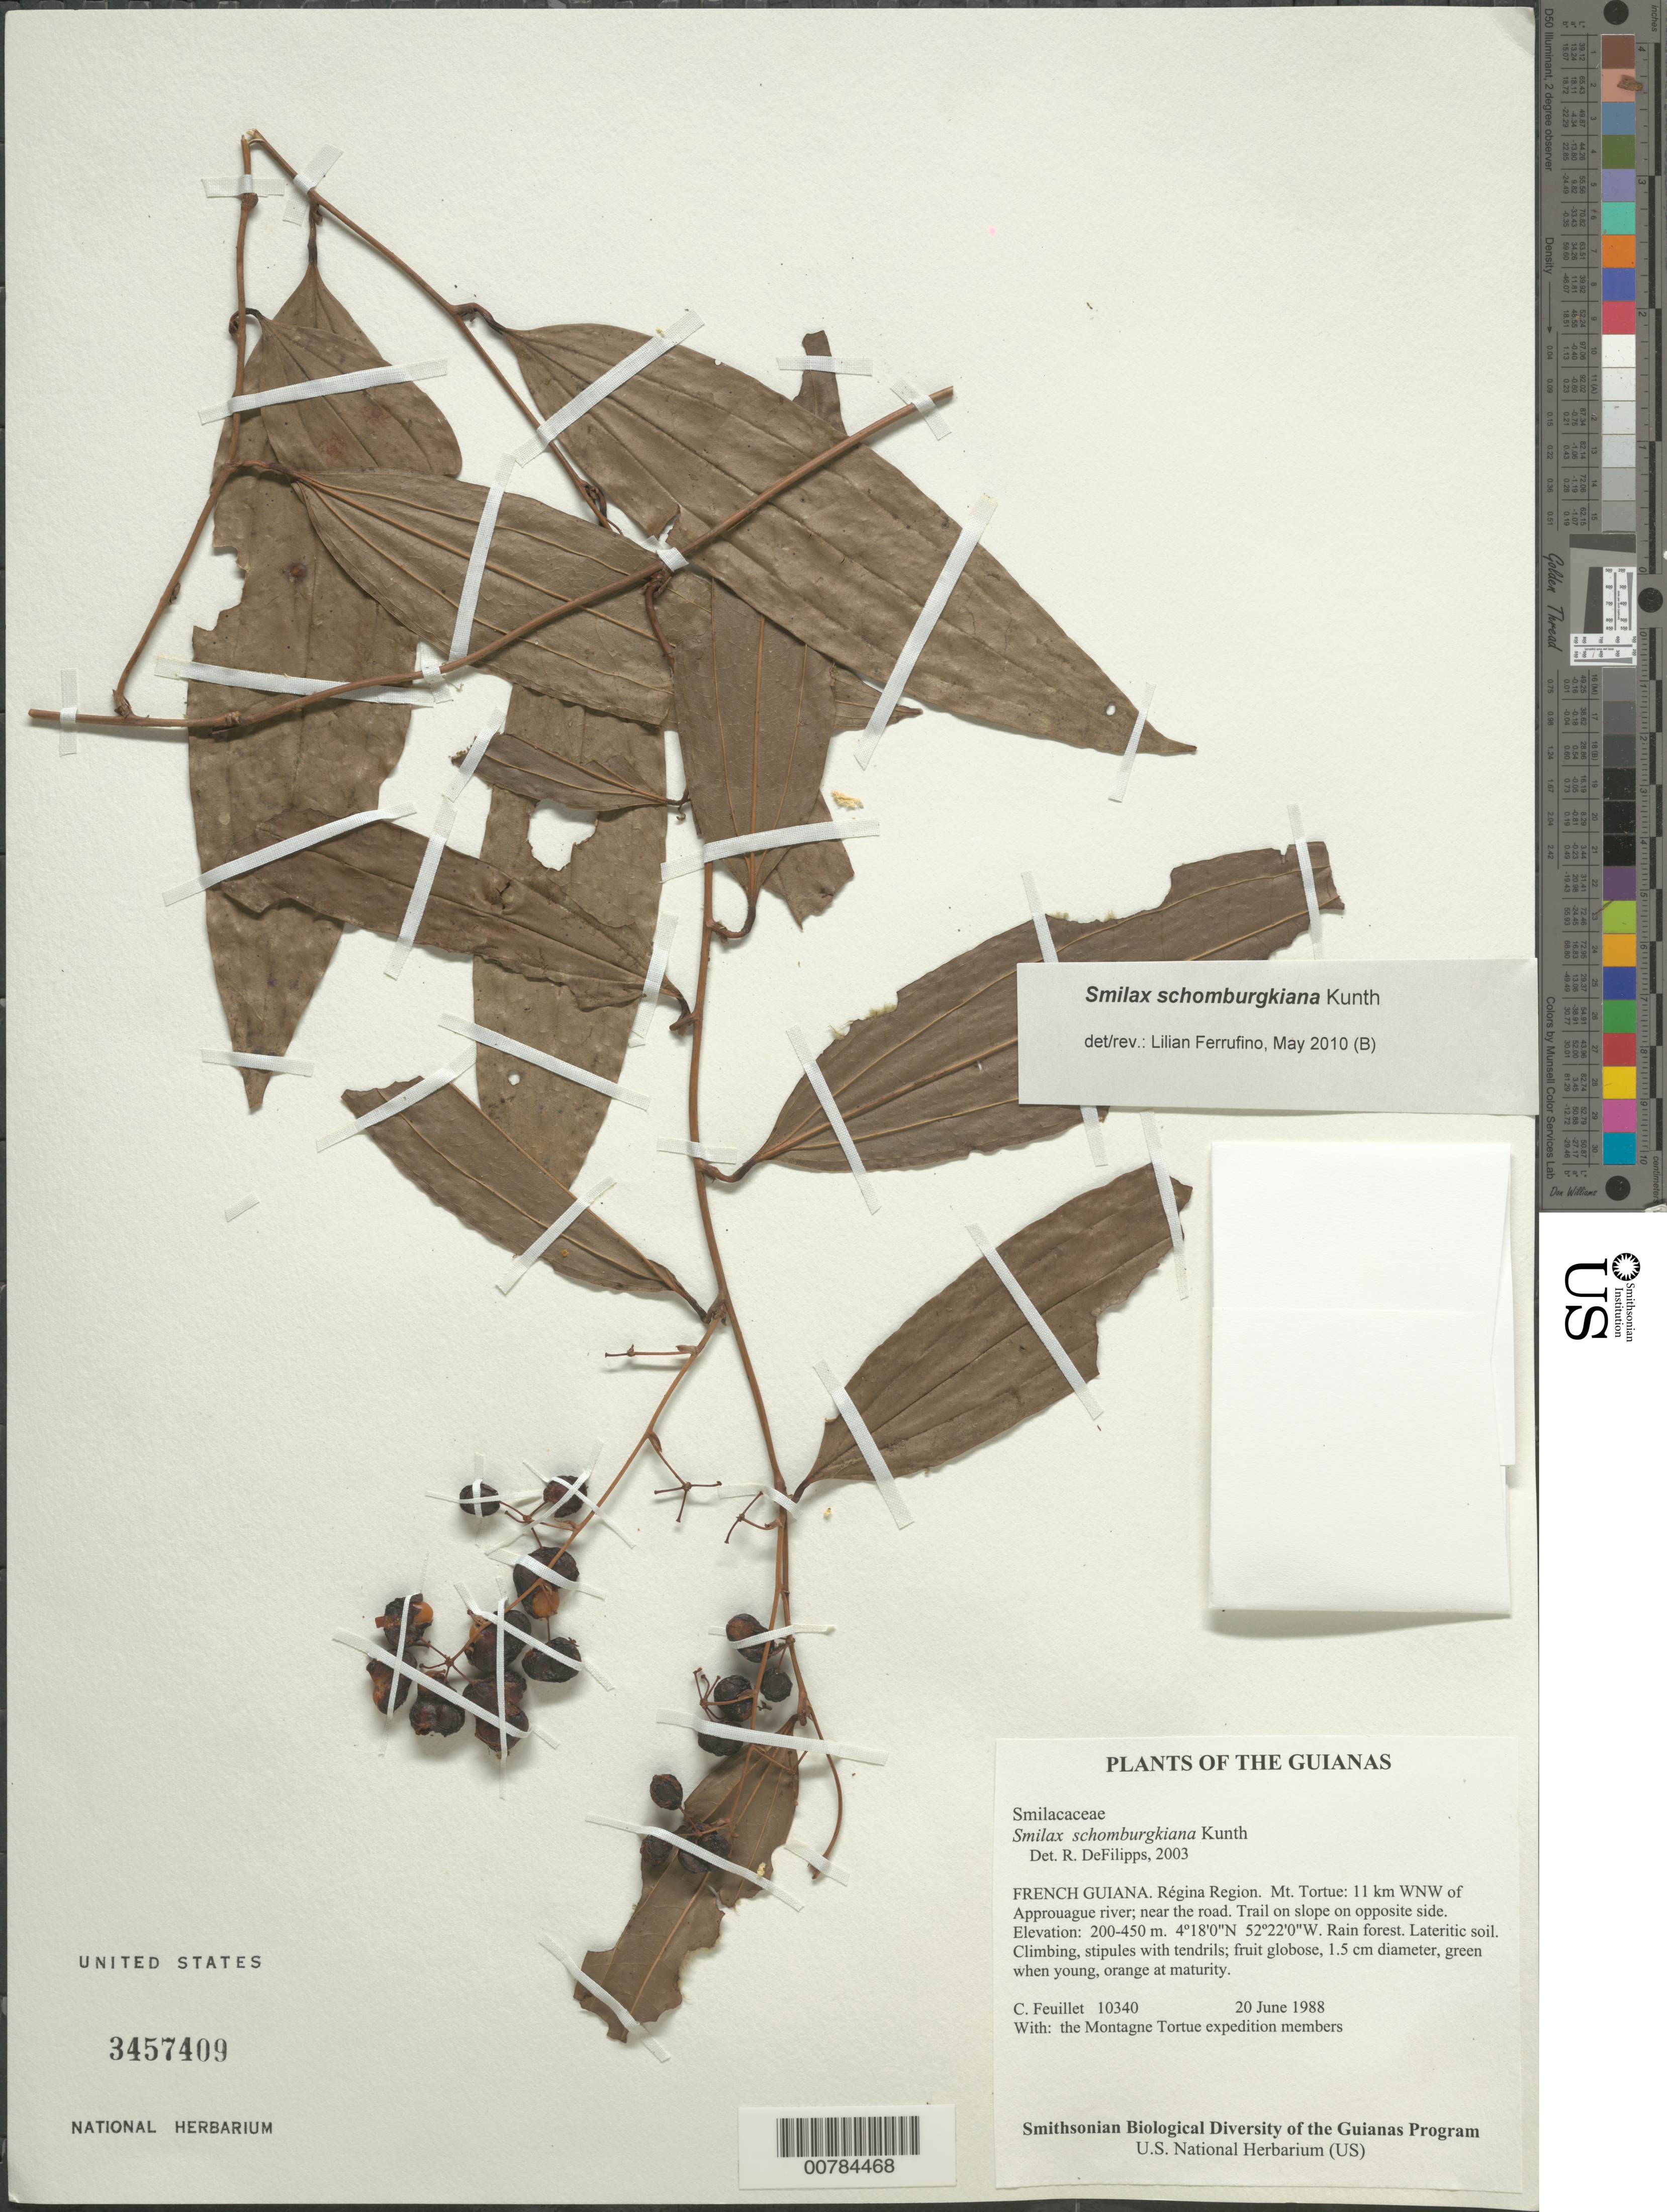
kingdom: Plantae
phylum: Tracheophyta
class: Liliopsida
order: Liliales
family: Smilacaceae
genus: Smilax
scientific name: Smilax schomburgkiana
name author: Kunth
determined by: DeFilipps, R. A.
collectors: C. Feuillet & Montagne Torte Exped. members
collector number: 10340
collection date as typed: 20 June 1988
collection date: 1988-06-20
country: French Guiana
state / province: Cayenne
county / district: Regina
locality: Mt. Tortue: 11 km WNW of Approuague river; near the road. Trail on slope on opposite side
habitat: Rain forest. Lateritic soil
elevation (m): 200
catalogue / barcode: US 3457409